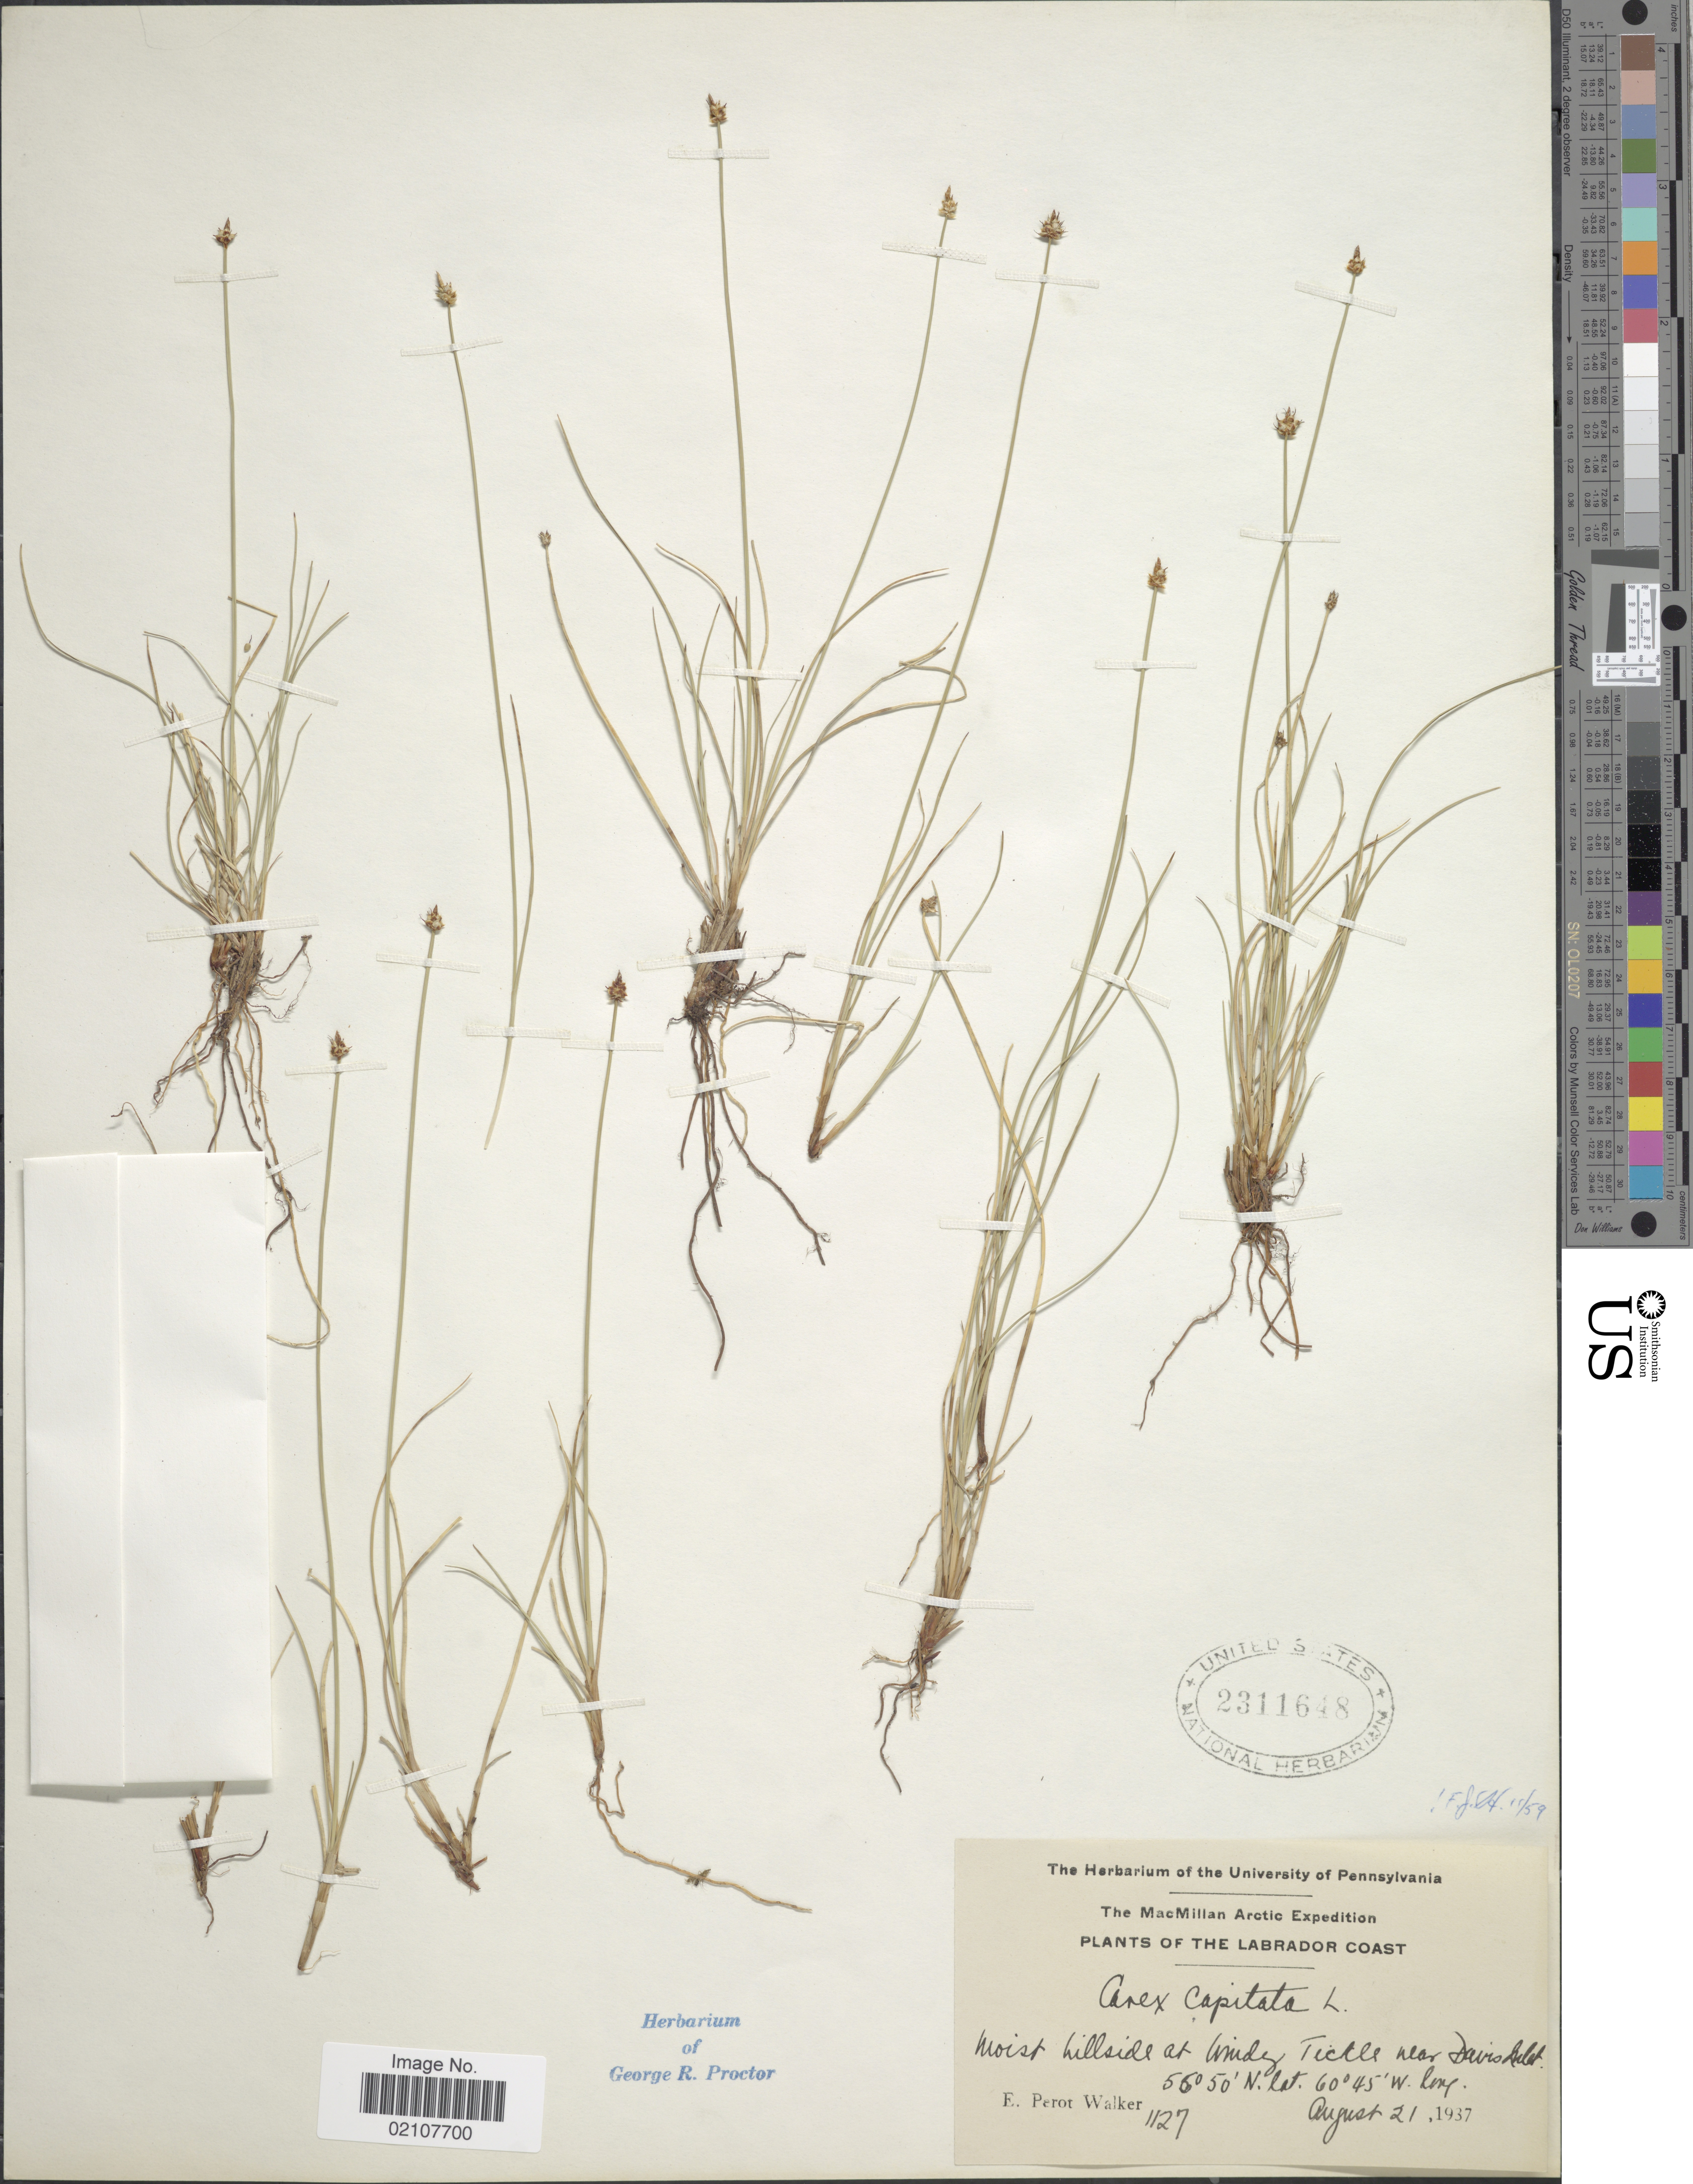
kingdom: Plantae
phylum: Tracheophyta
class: Liliopsida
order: Poales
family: Cyperaceae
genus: Carex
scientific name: Carex capitata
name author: L.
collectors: E. P. Walker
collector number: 1127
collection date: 1937-08-21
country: Canada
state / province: Newfoundland and Labrador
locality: Labrador Coast, Moist hillside at Windy Tickle near Davis Inlet.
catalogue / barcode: US 2311648